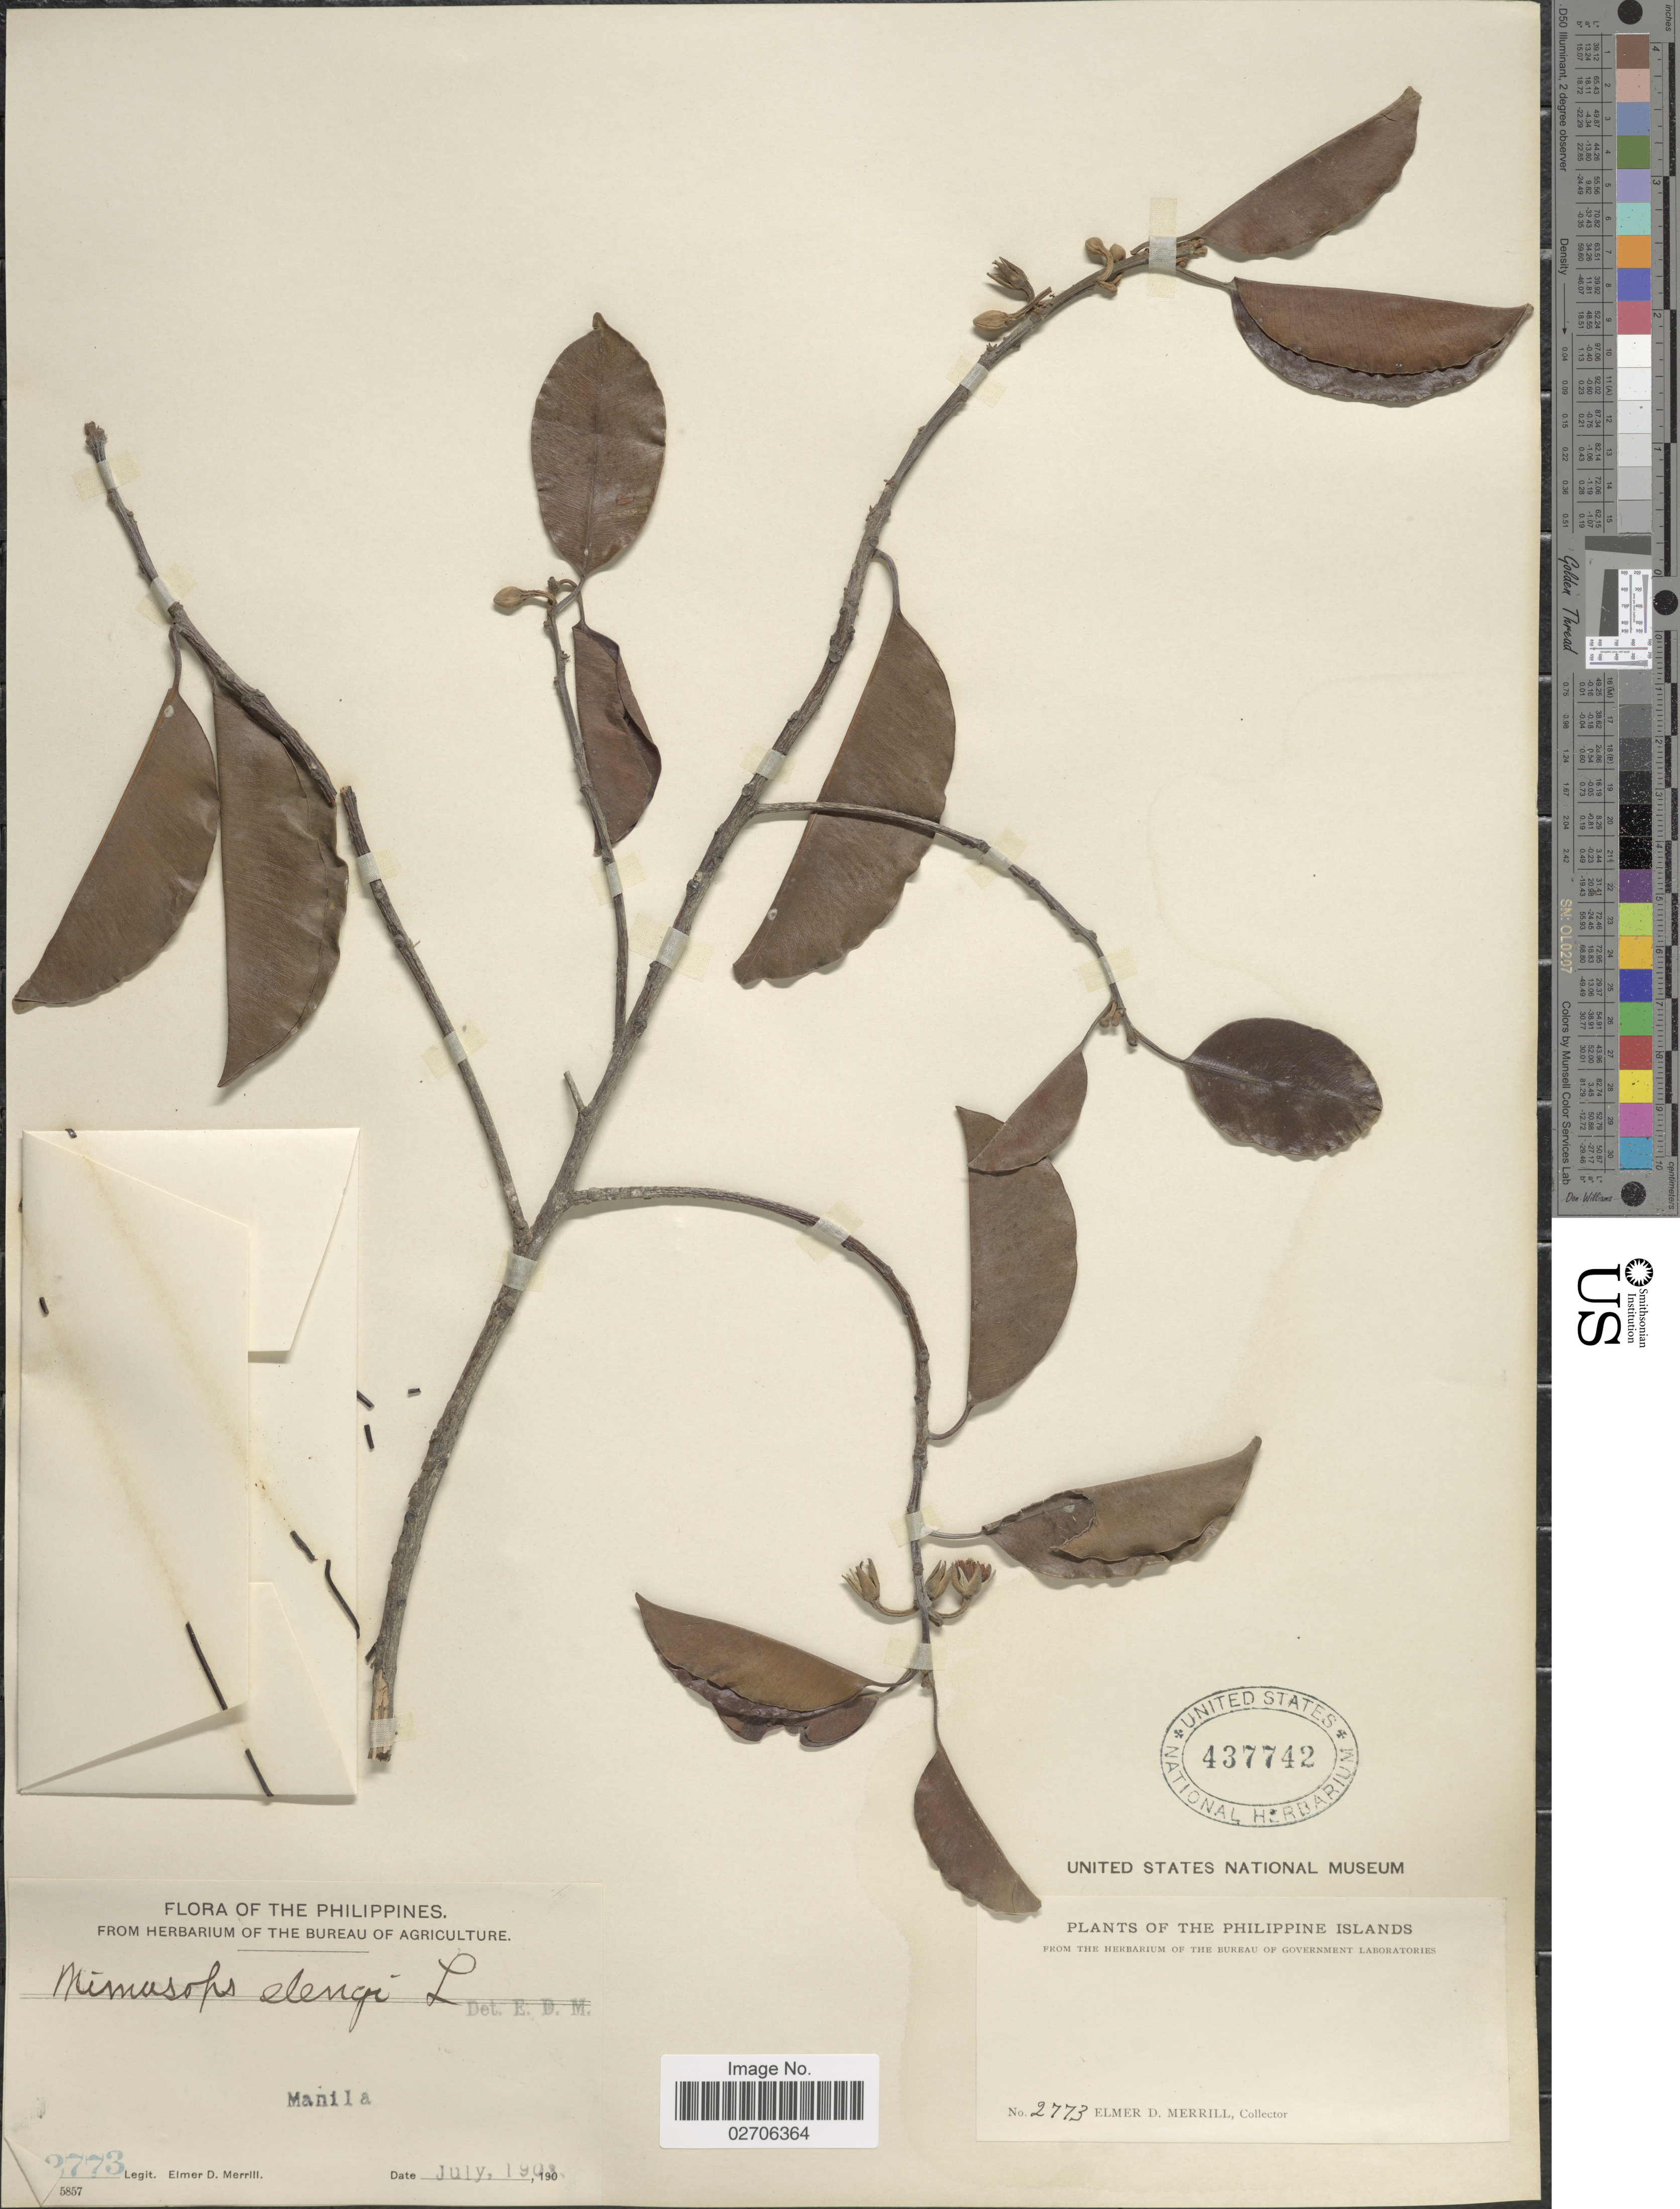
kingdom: Plantae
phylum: Tracheophyta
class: Magnoliopsida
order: Ericales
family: Sapotaceae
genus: Mimusops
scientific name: Mimusops djave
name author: Engl.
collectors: E. D. Merrill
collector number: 2773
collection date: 1903-09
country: Philippines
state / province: National Capital Region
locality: Manila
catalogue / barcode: US 437742